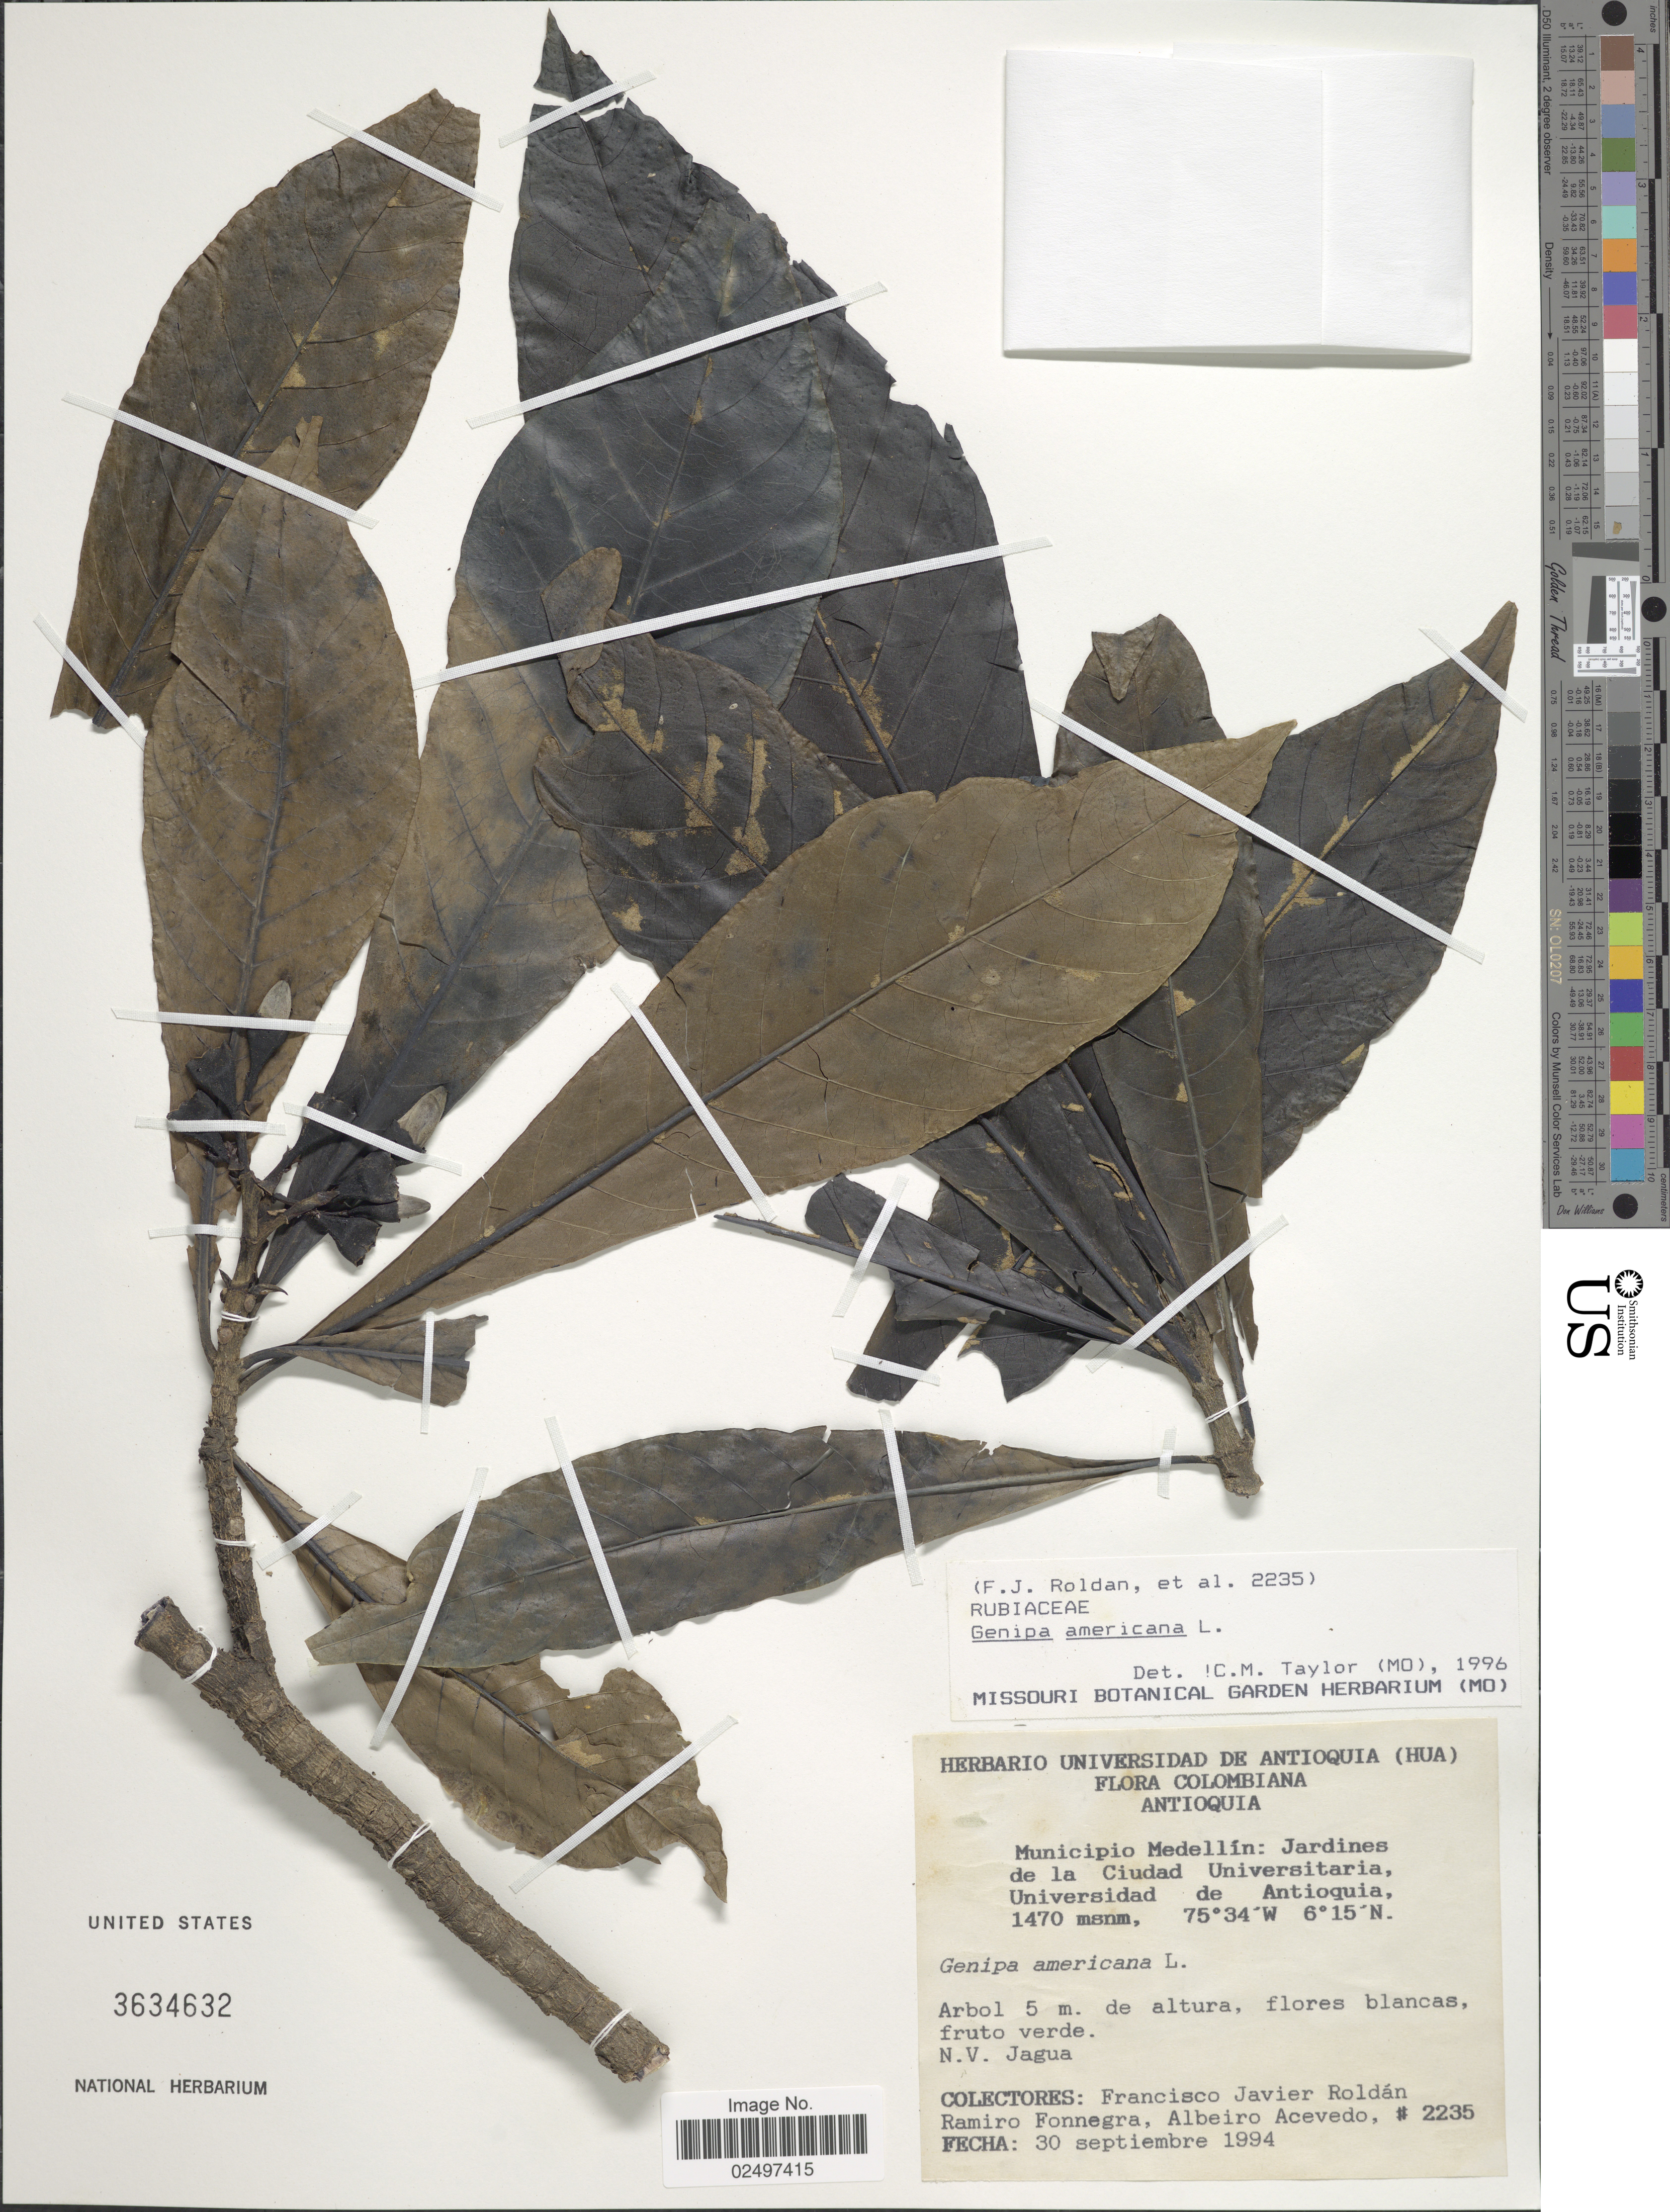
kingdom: Plantae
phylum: Tracheophyta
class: Magnoliopsida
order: Gentianales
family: Rubiaceae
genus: Genipa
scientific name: Genipa americana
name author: L.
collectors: F. J. Roldán, R. Fonnegra G. & A. Acevedo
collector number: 2235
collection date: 1994-09-30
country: Colombia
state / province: Antioquia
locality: Municipio Medellin: Jardines de la Ciudad Universitaria, Universidad de Antioquia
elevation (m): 1470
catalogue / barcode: US 3634632